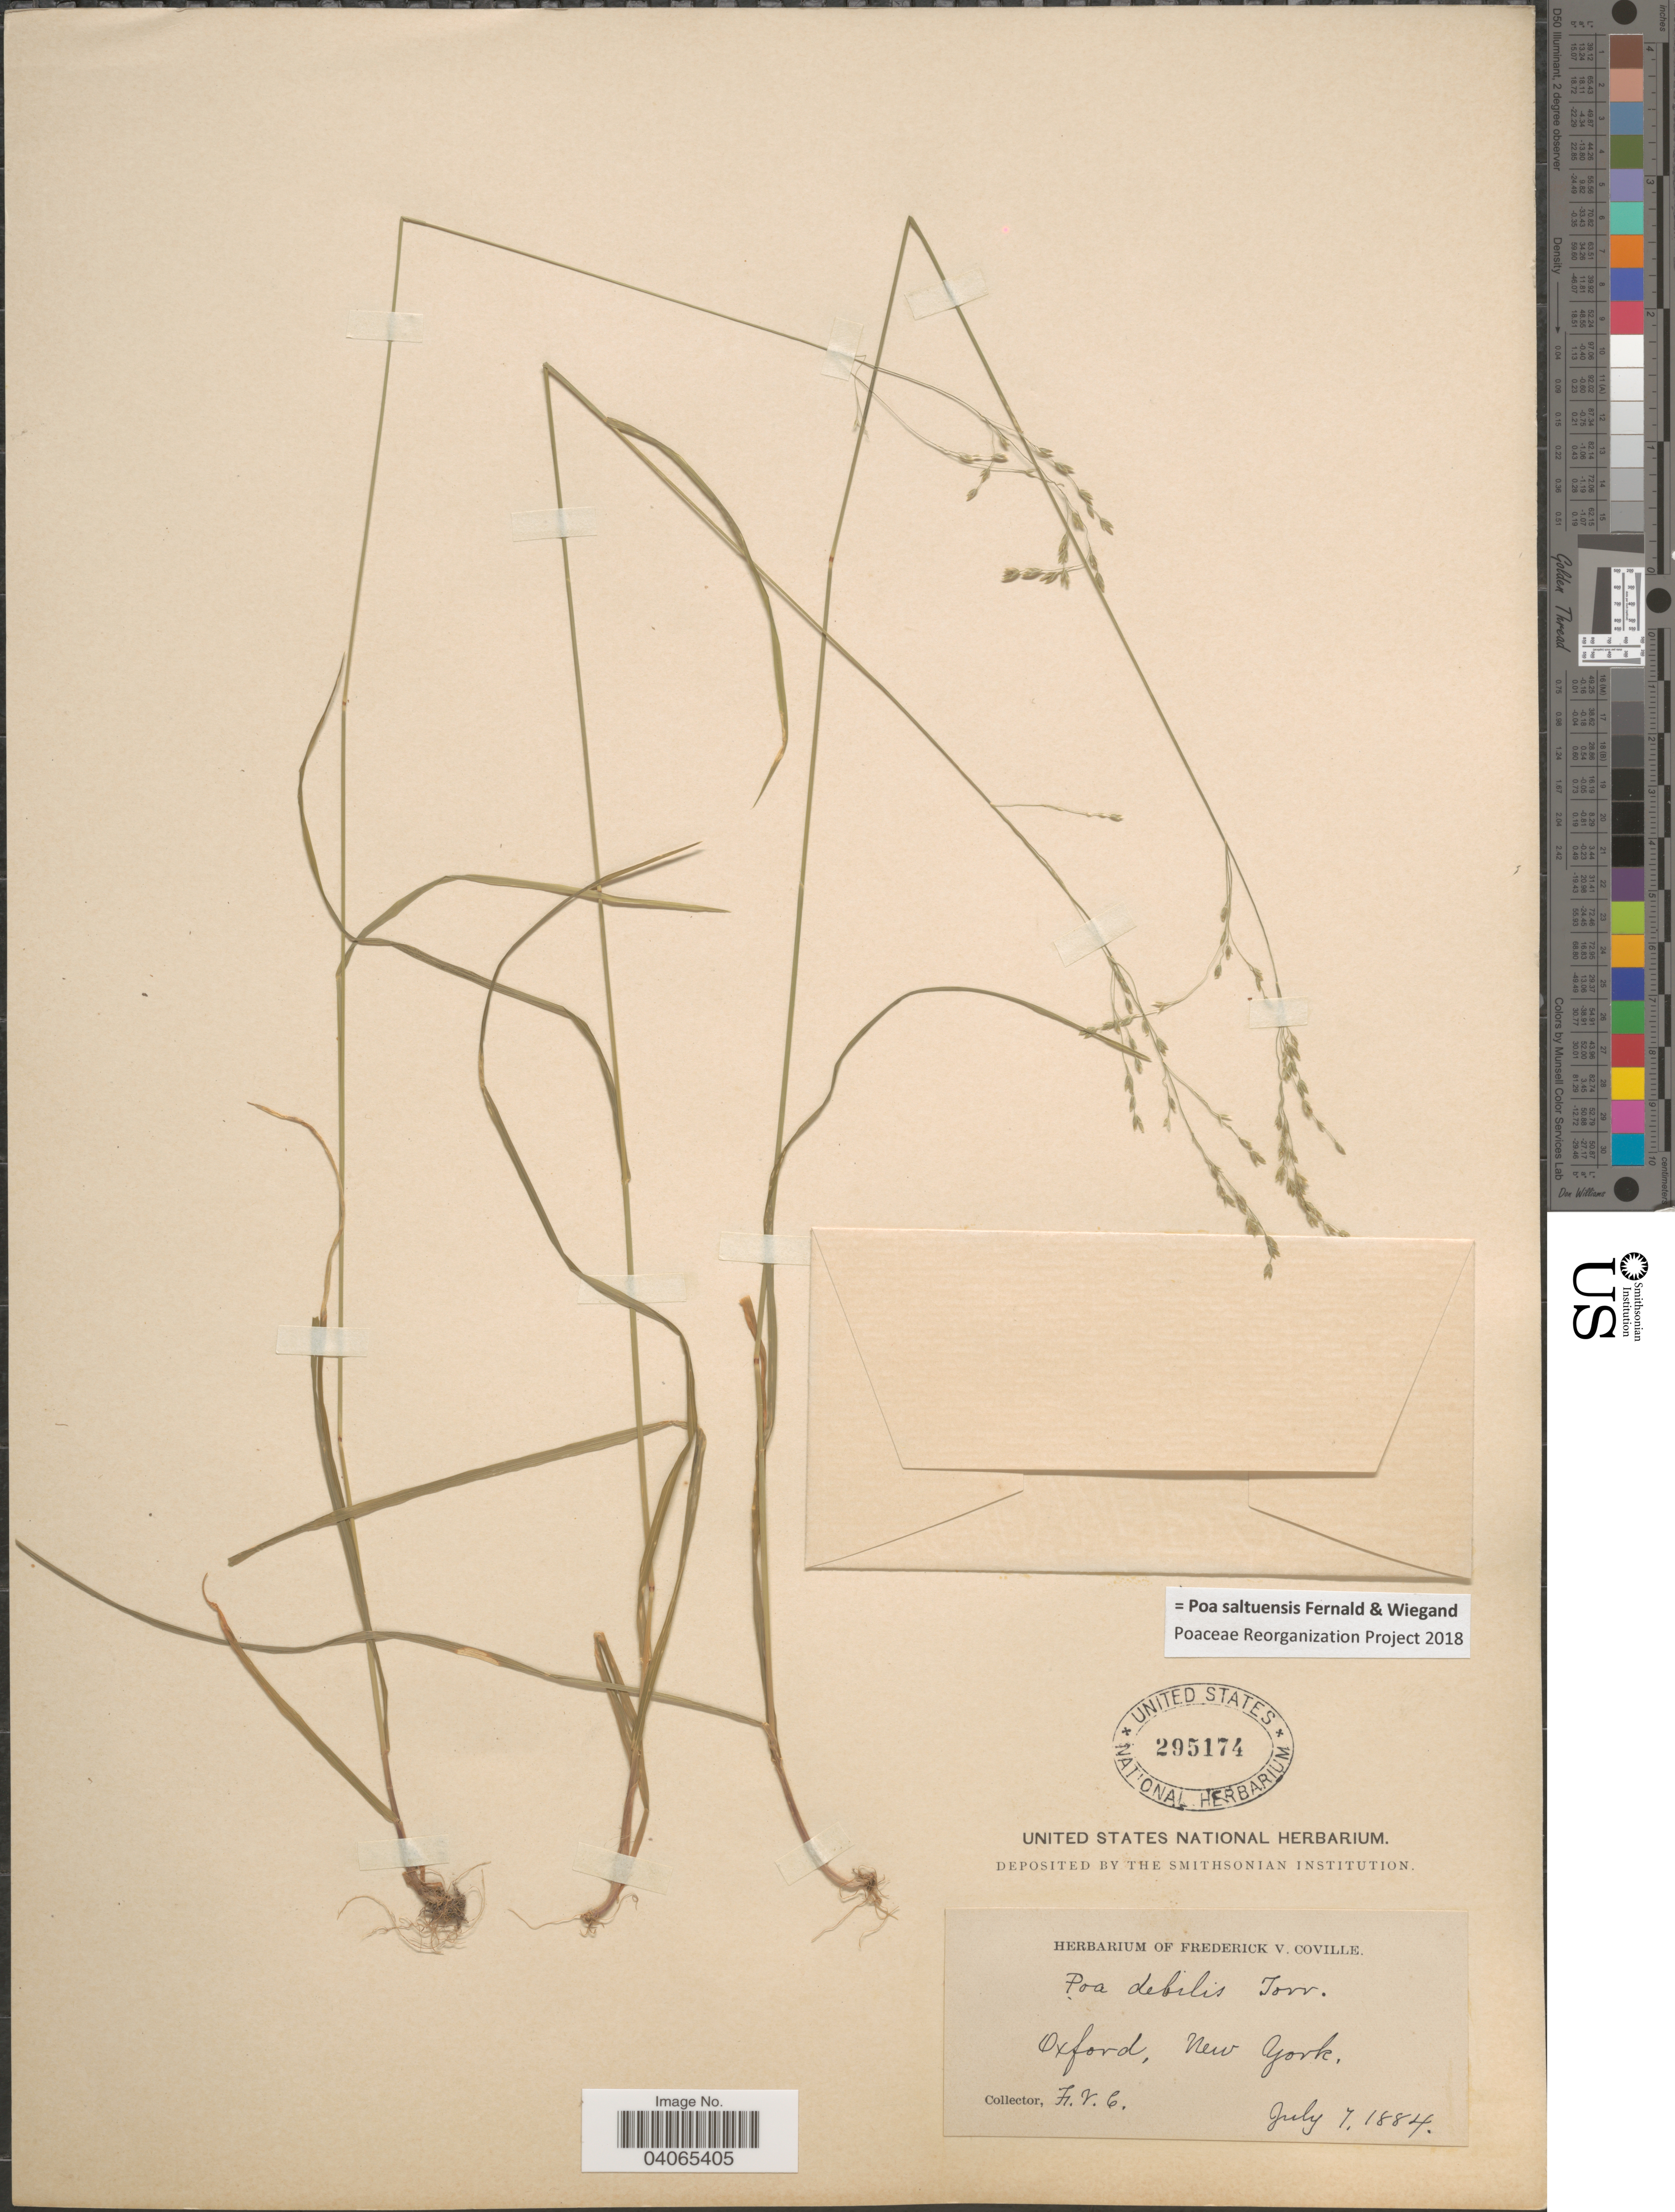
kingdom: Plantae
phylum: Tracheophyta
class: Liliopsida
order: Poales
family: Poaceae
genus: Poa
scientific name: Poa saltuensis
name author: Fernald & Wiegand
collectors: F. V. Coville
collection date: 1884-07-07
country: United States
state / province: New York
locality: Oxford.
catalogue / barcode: US 295174